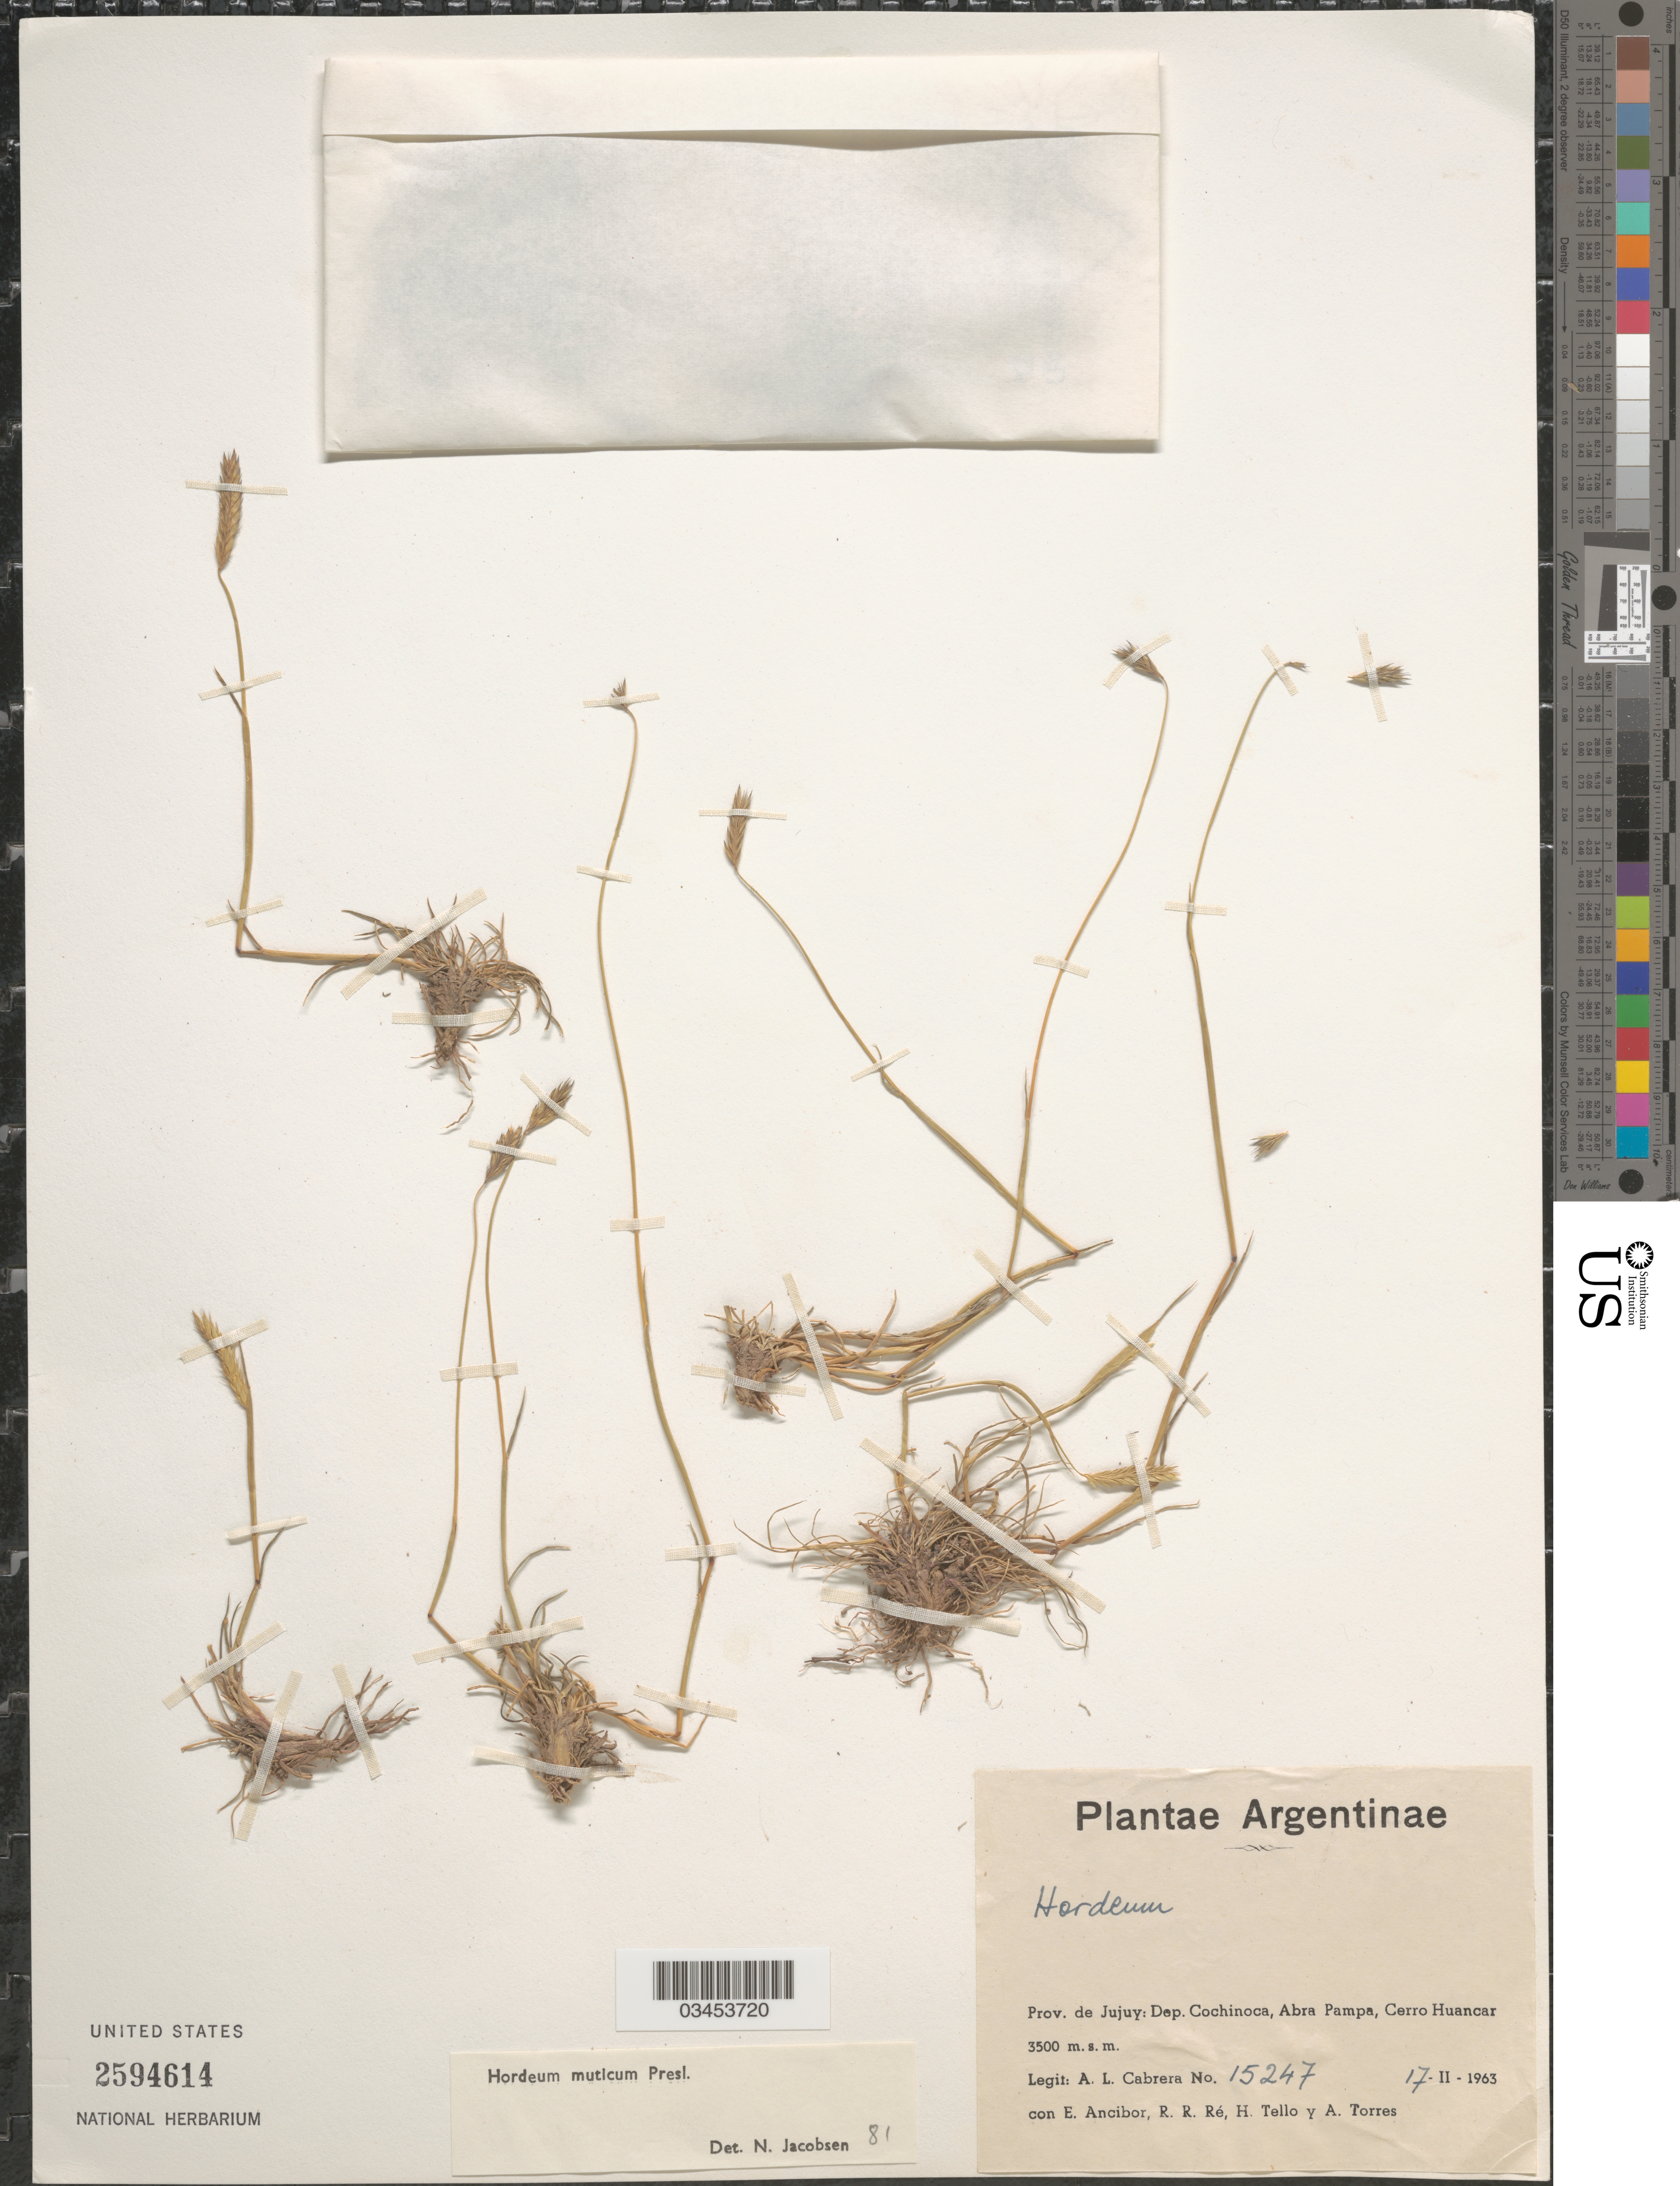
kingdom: Plantae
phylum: Tracheophyta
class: Liliopsida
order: Poales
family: Poaceae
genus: Hordeum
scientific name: Hordeum muticum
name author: J. Presl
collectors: A. L. Cabrera, E. Ancibor, R. Re, H. Tello & A. R. da Torre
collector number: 15247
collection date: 1963-02-17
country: Argentina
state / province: Jujuy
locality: Dep. Cochinoca, Abra Pampa, Cerro Huancar.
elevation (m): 3500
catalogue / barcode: US 2594614